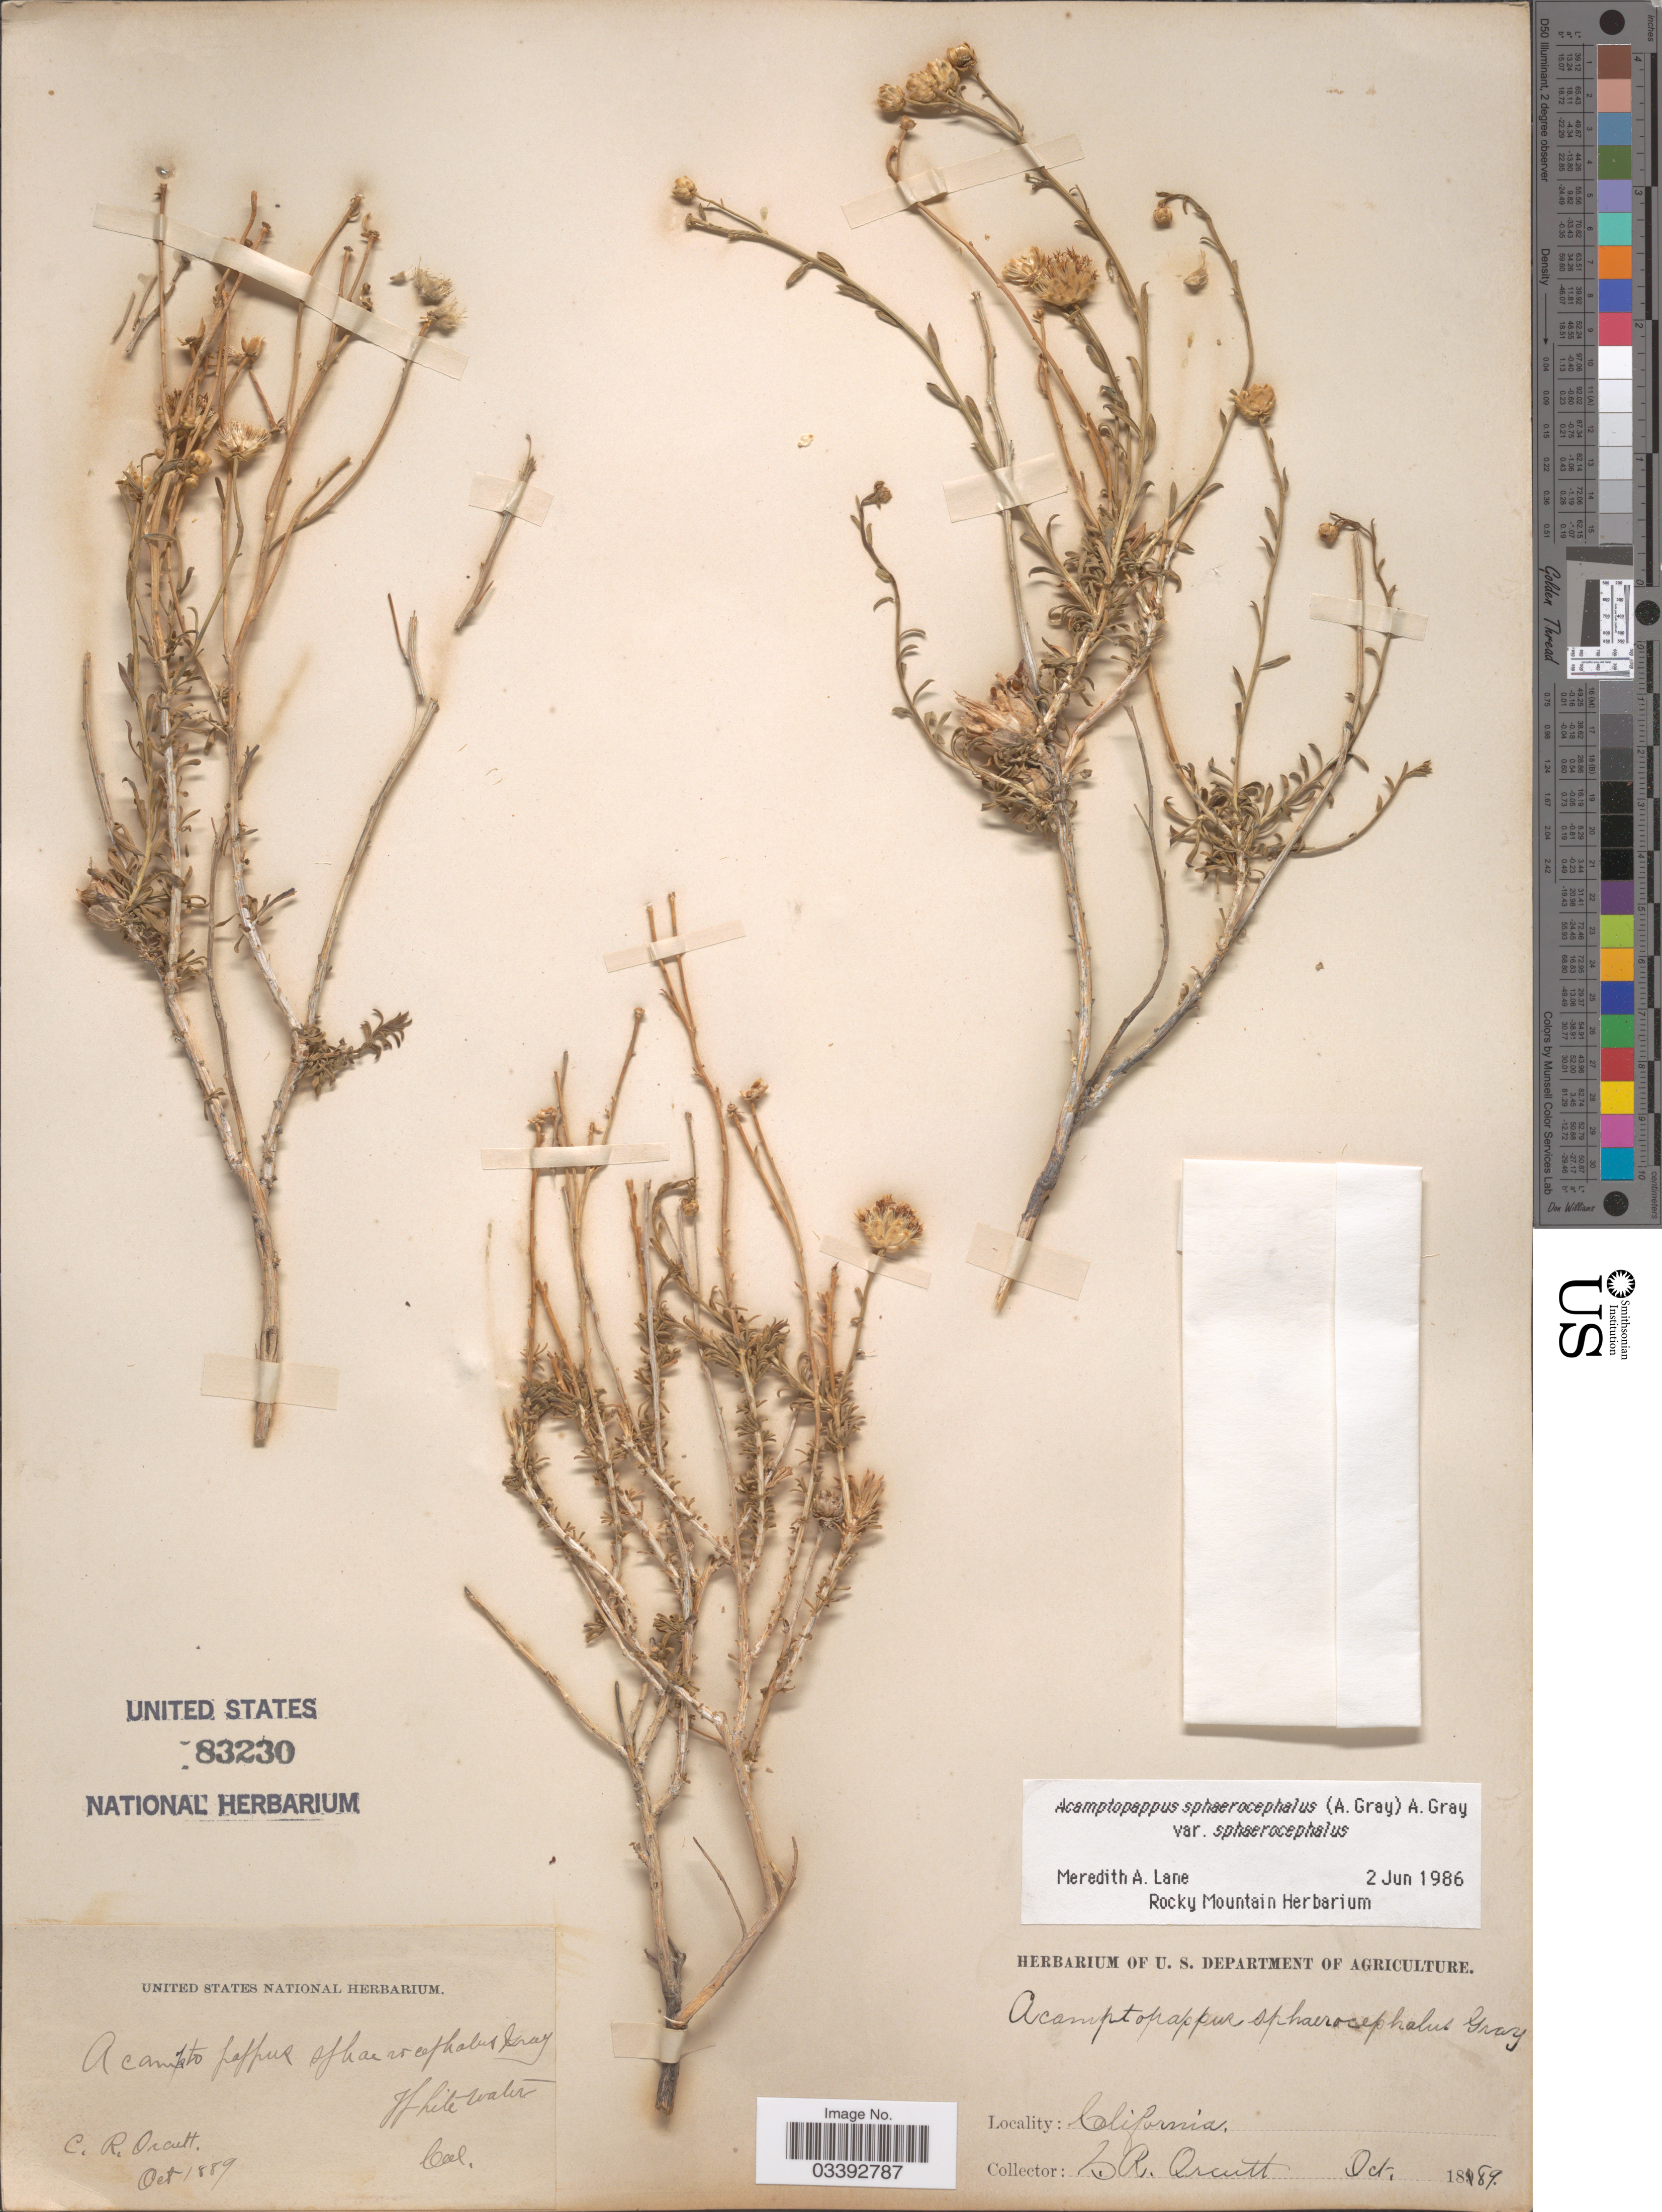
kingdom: Plantae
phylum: Tracheophyta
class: Magnoliopsida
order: Asterales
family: Asteraceae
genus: Acamptopappus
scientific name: Acamptopappus sphaerocephalus var. sphaerocephalus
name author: A. Gray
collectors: C. R. Orcutt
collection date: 1889-10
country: United States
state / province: California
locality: White water.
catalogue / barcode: US 83230